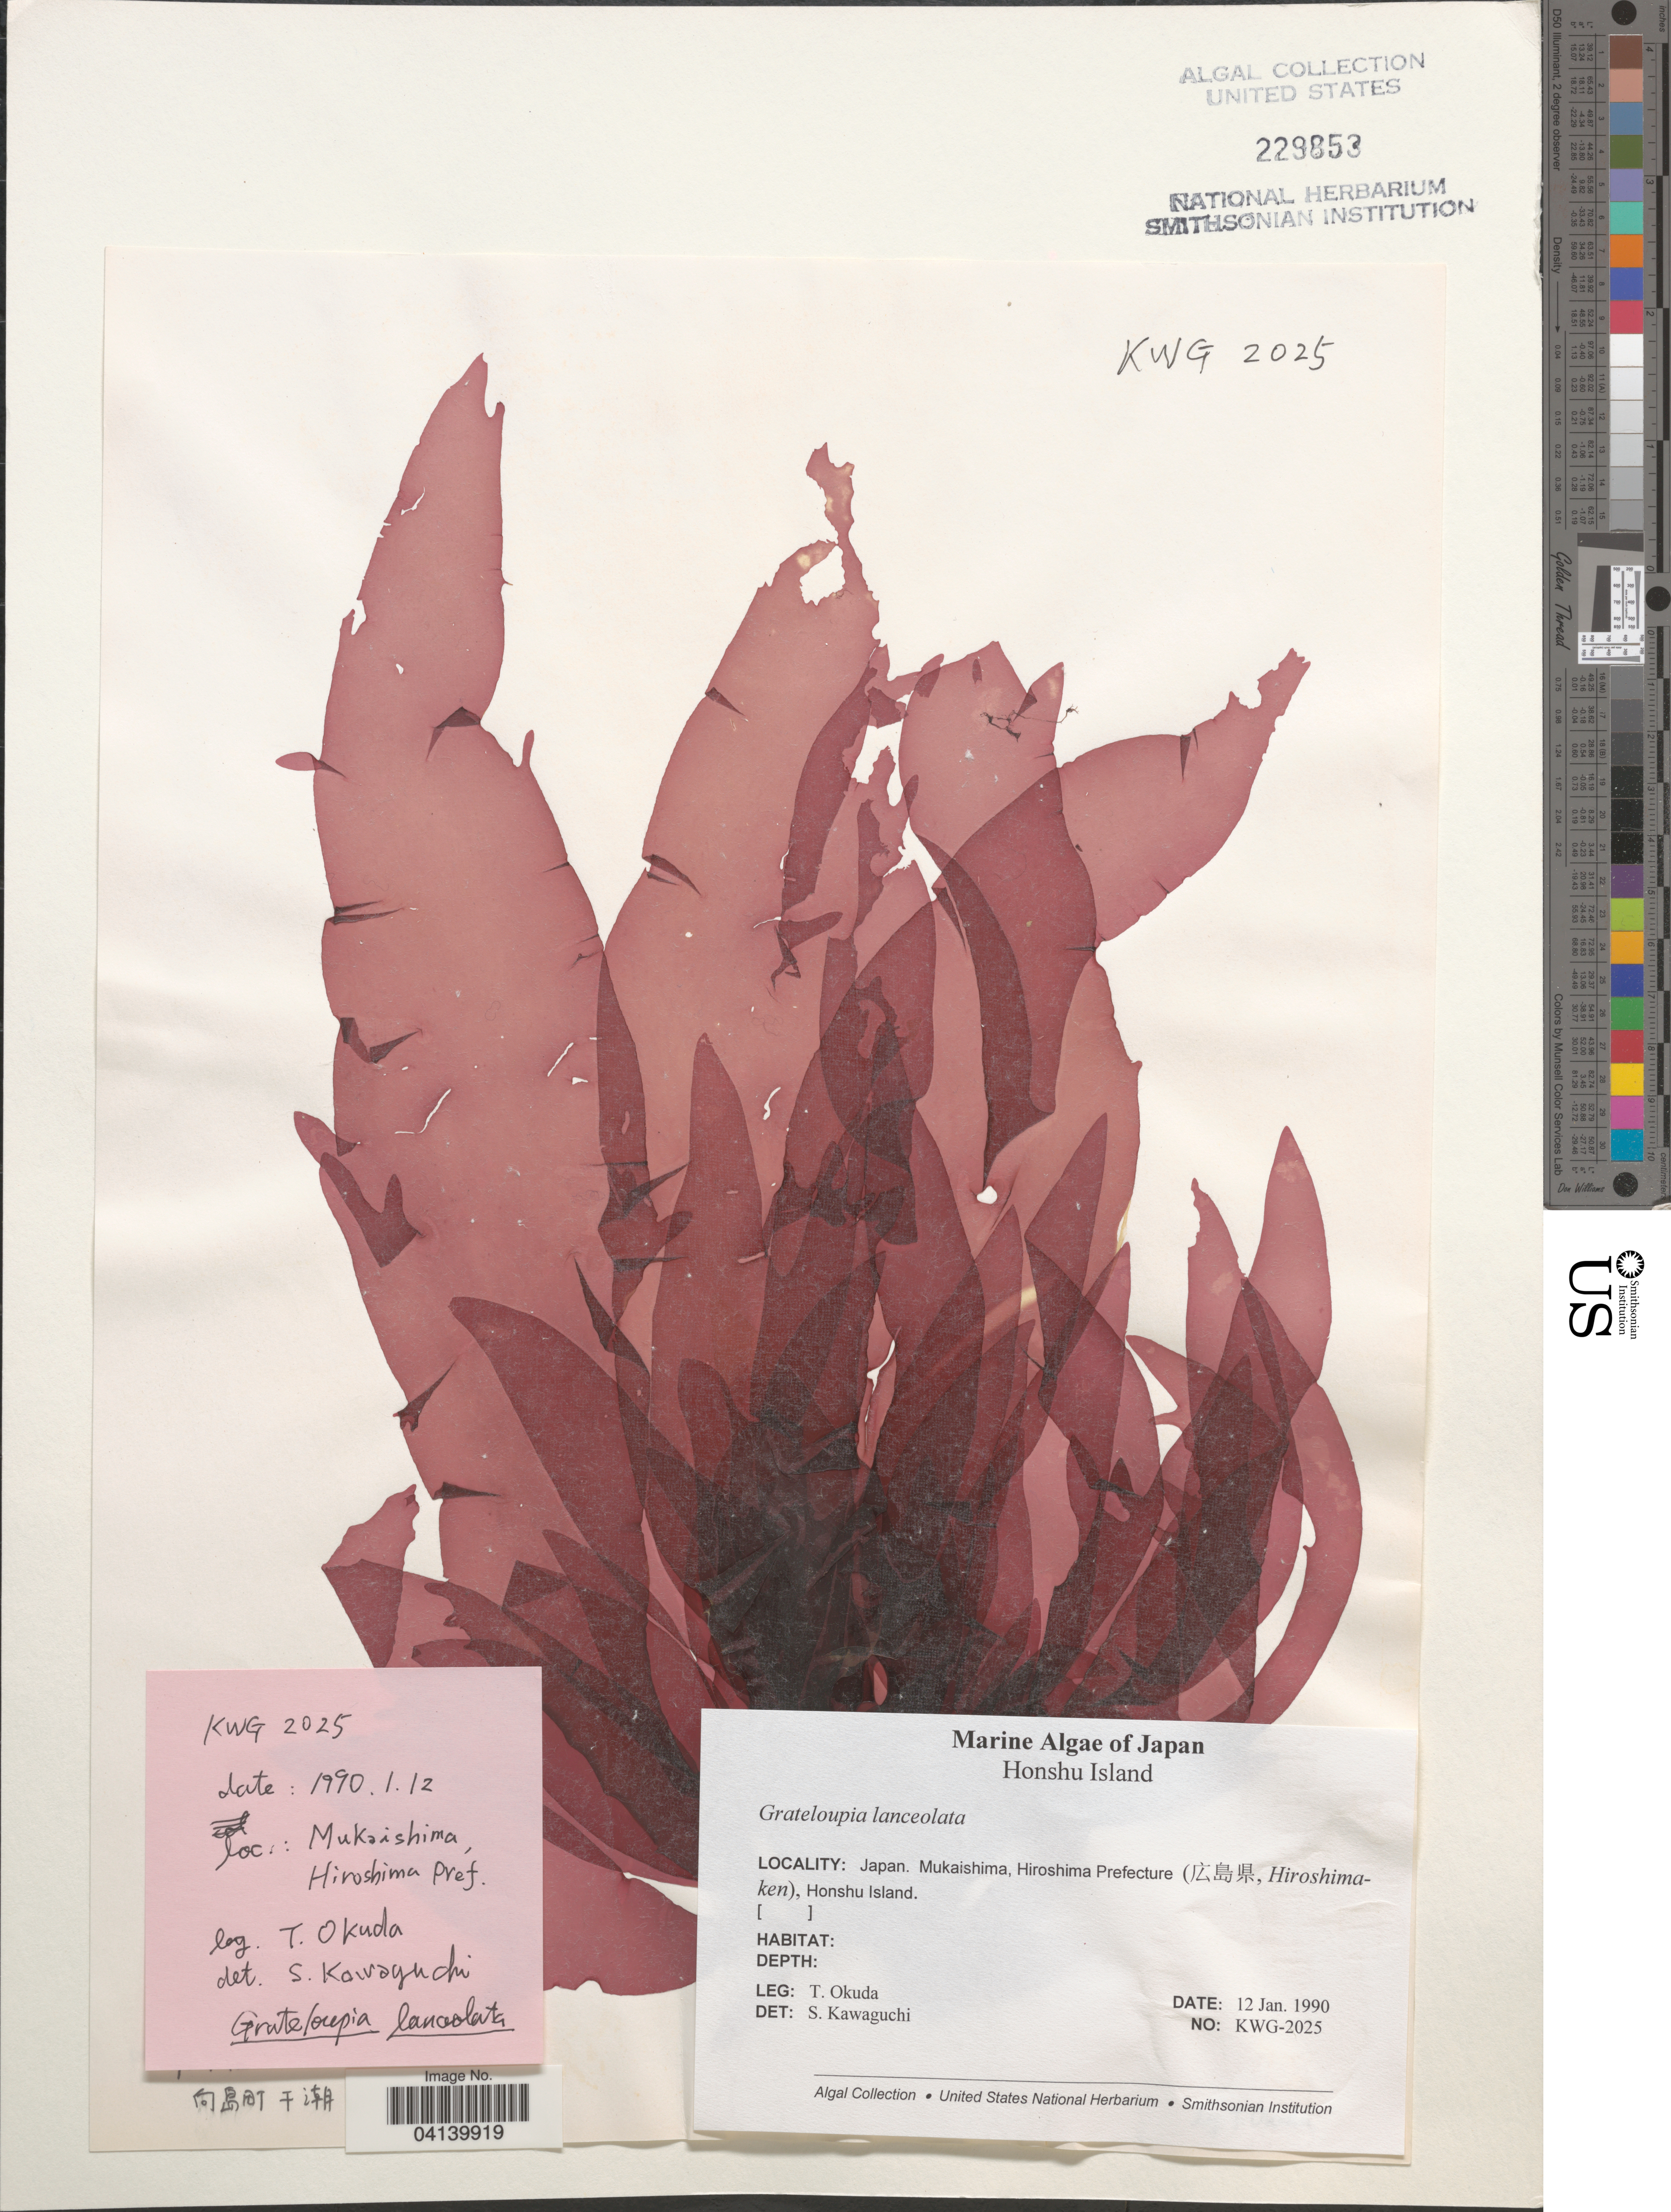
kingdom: Plantae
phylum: Rhodophyta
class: Florideophyceae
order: Halymeniales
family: Halymeniaceae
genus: Grateloupia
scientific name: Grateloupia lanceolata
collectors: T. Okuda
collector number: KWG-2025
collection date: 1990-01-12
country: Japan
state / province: Hirosima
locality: Honshu Island. Mukaishima, Hiroshima Prefecture (X, Hiroshimaken).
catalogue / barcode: US 229853